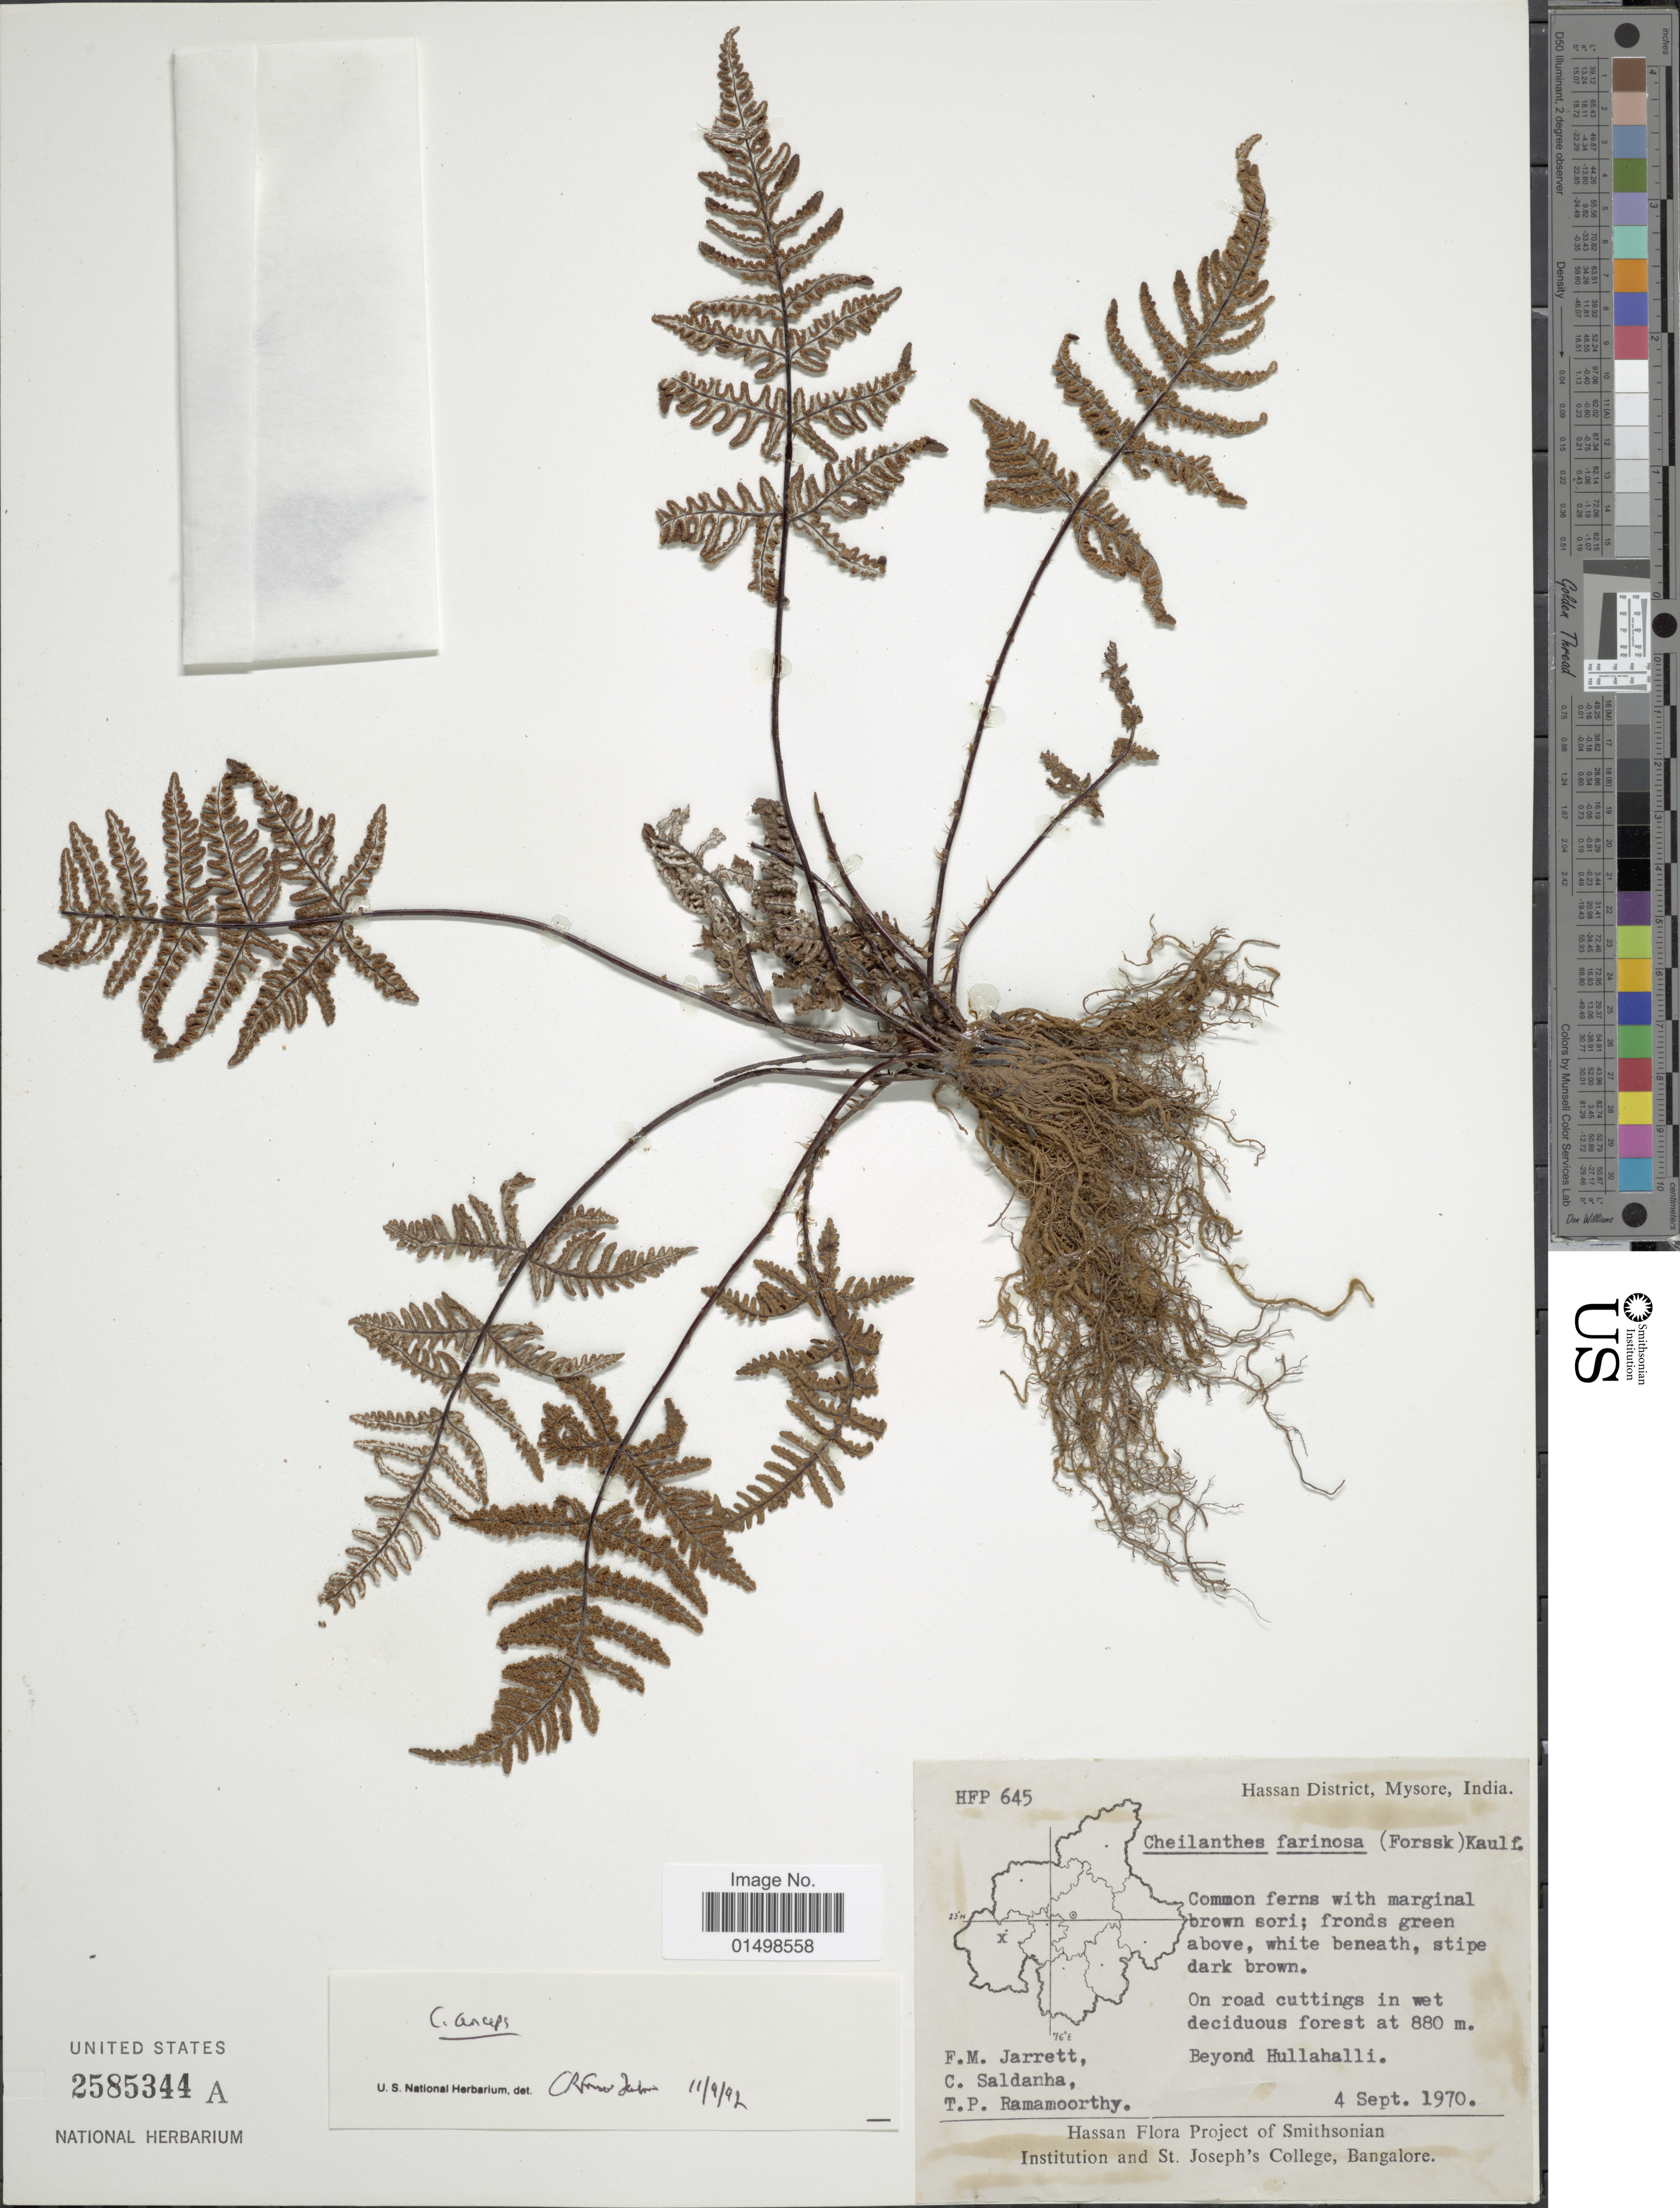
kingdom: Plantae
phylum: Tracheophyta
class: Polypodiopsida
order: Polypodiales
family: Pteridaceae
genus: Aleuritopteris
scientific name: Aleuritopteris farinosa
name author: (Forssk.) Fée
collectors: F. M. Jarrett, C. Saldanha & T. P. Ramamoorthy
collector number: HFP 645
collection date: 1970-09-04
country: India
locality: Hassan District, Mysore, India. Beyond Hullahalli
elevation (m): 880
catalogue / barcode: US 258344A